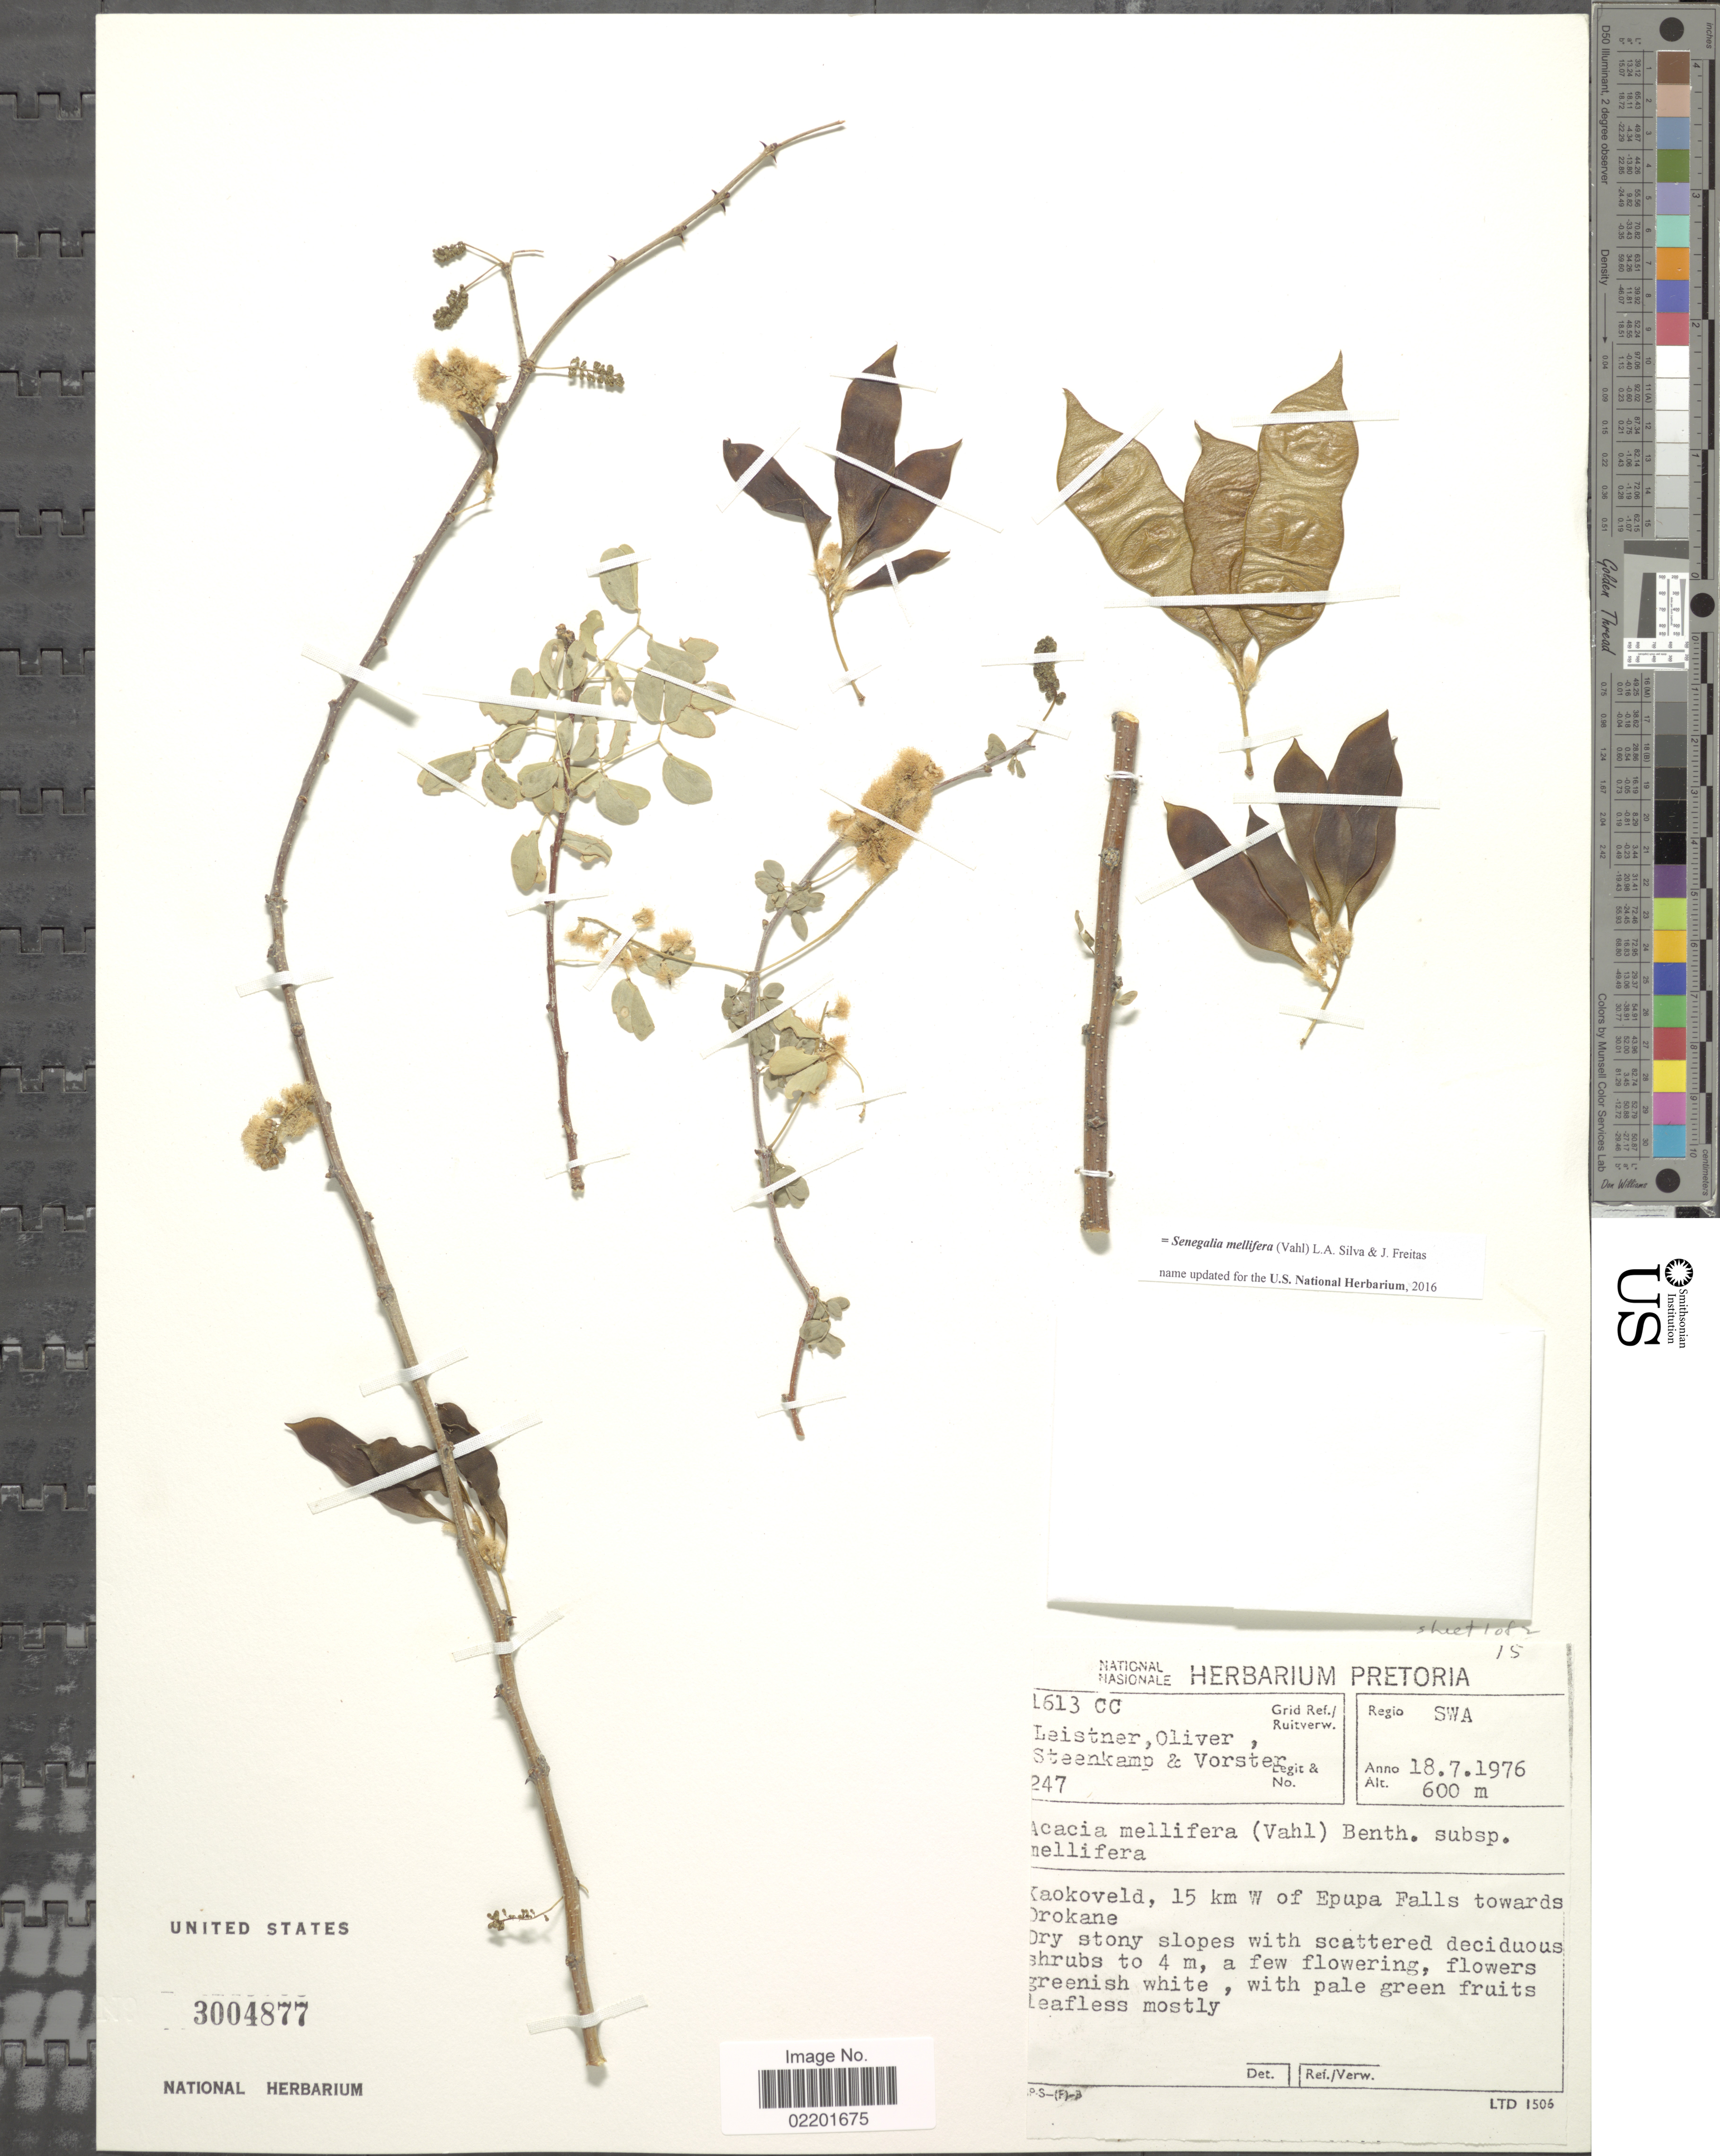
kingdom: Plantae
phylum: Tracheophyta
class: Magnoliopsida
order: Fabales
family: Fabaceae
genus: Senegalia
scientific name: Senegalia mellifera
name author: (Vahl) Seigler & Ebinger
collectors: Leistner, Oliver, --, -- Steenkamp & -. Vorster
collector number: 247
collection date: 1976-07-18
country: Namibia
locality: SWA, Kaokoveld, 15 km W of Epupa Falls towards [illegible text]rokane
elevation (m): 600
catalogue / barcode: US 3004877